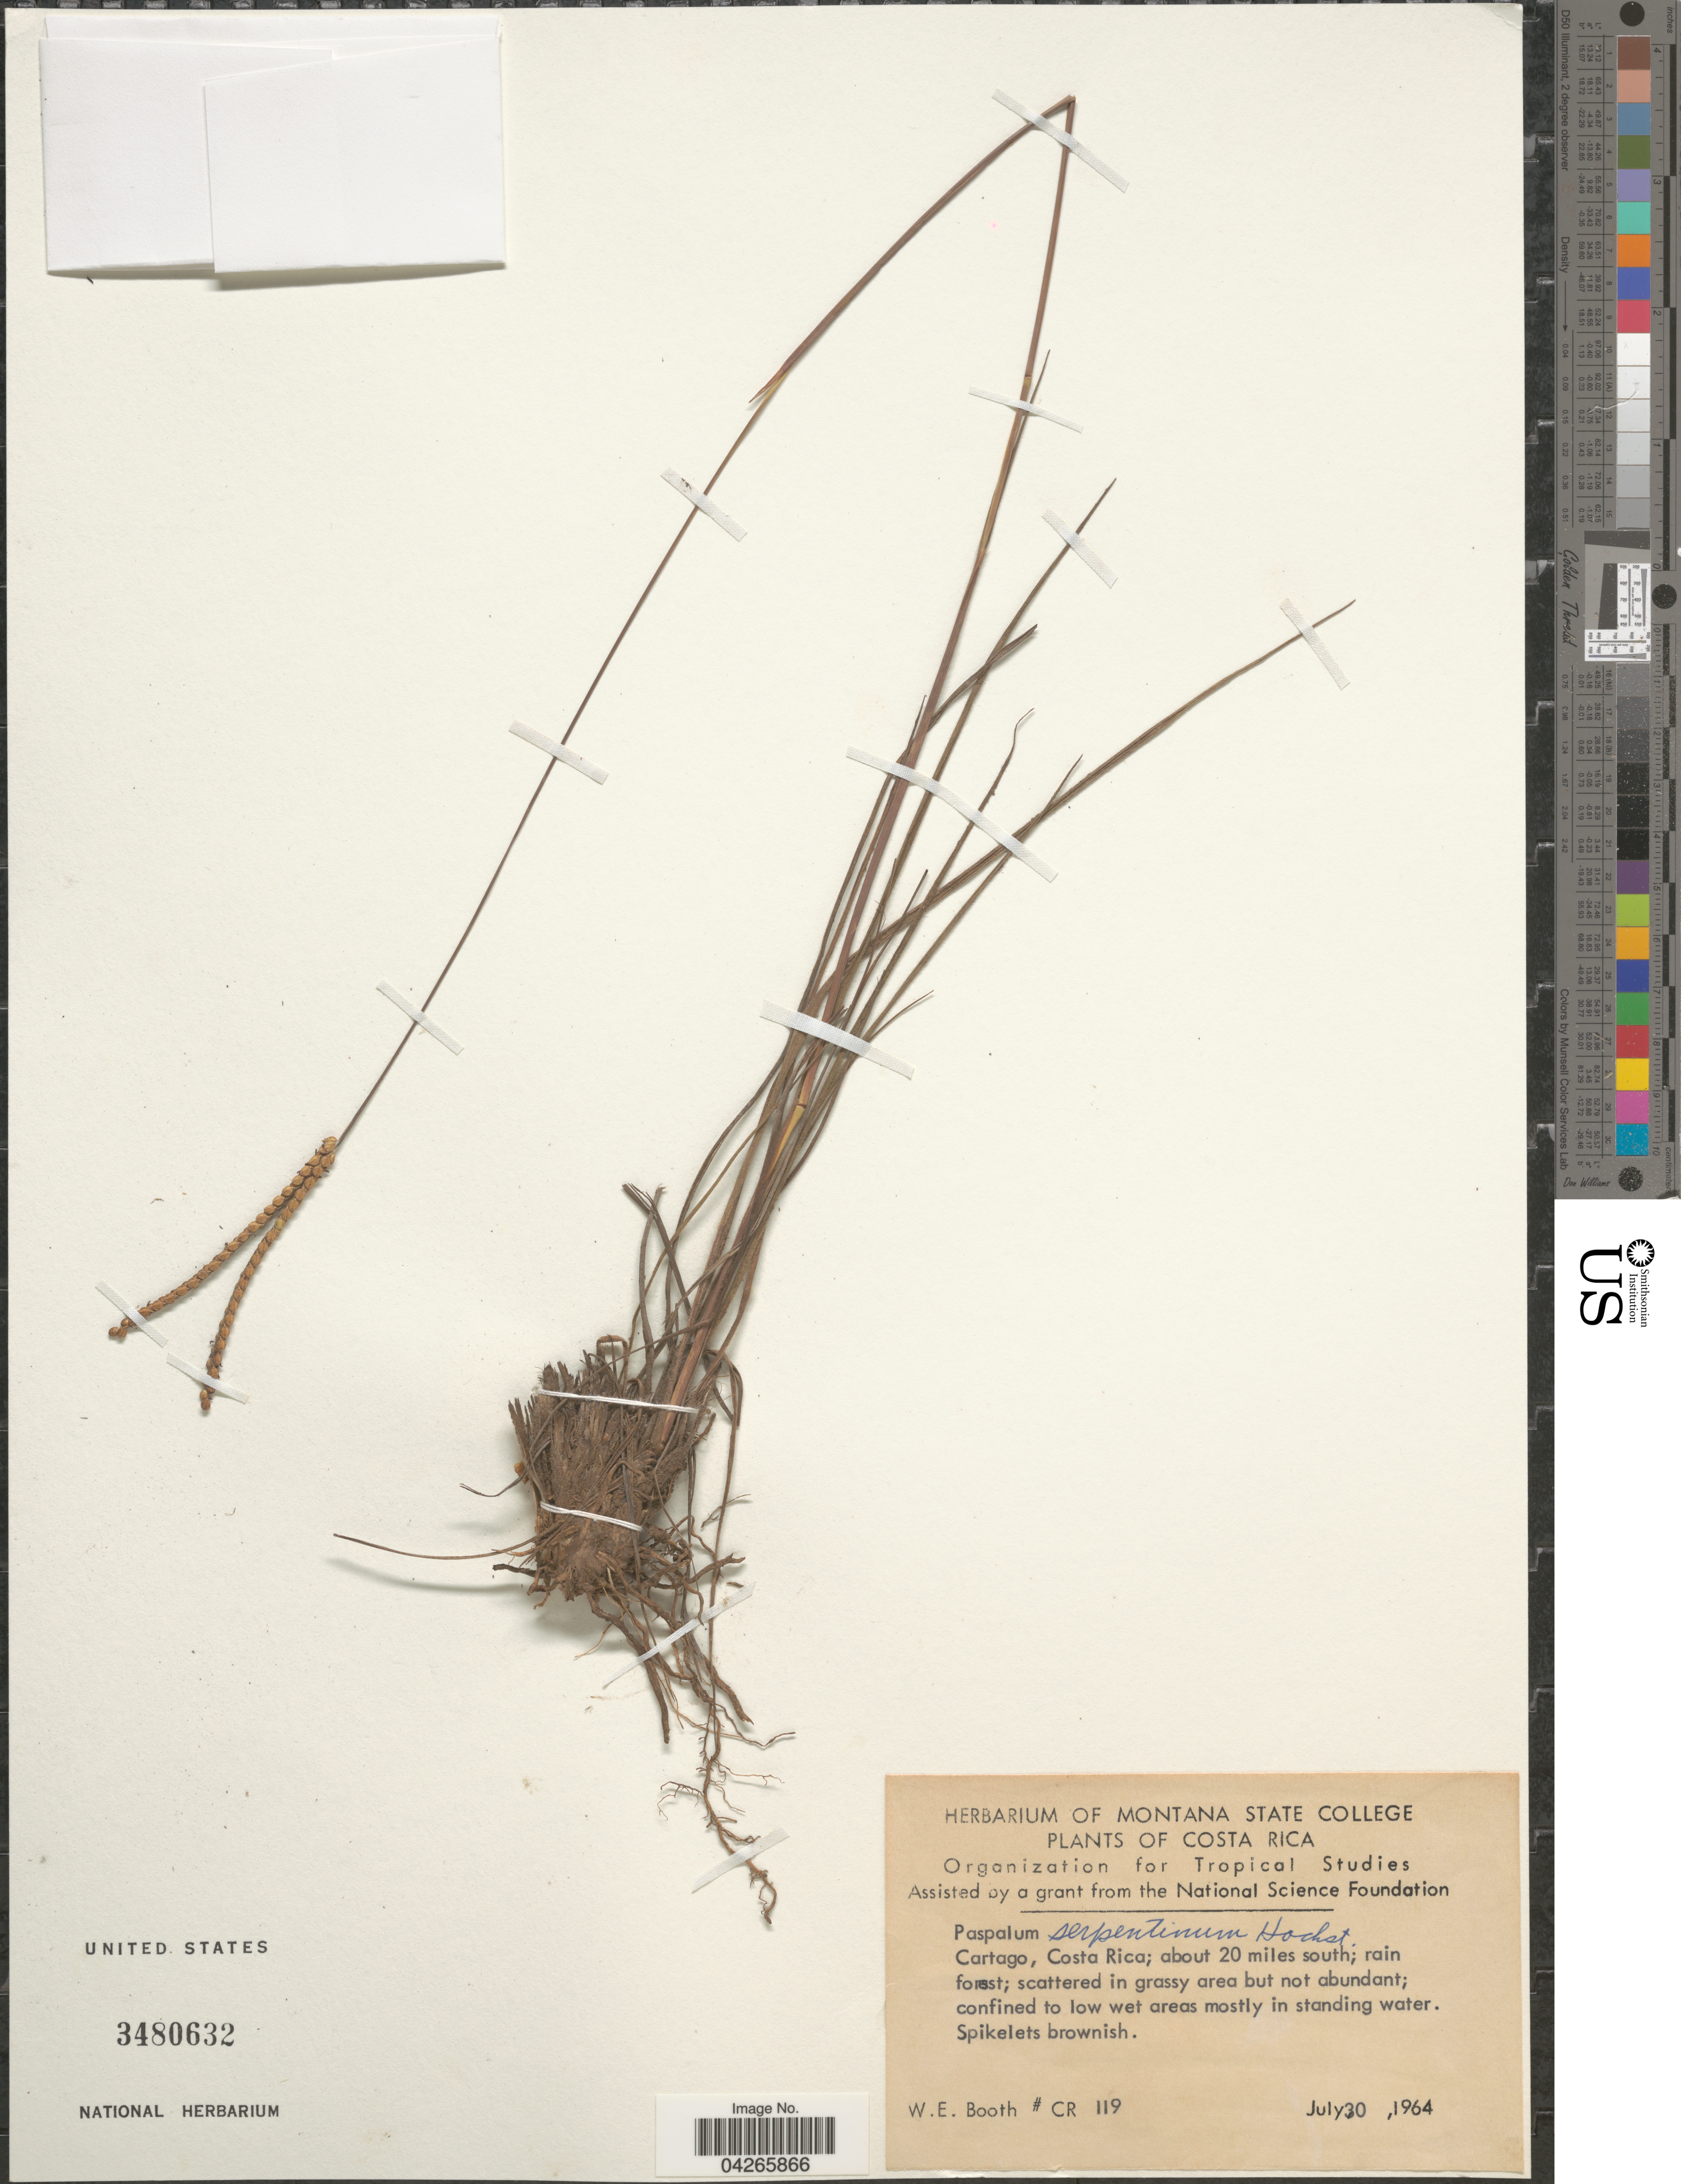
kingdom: Plantae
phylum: Tracheophyta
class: Liliopsida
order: Poales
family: Poaceae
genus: Paspalum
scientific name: Paspalum serpentinum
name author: Hochst. ex Steud.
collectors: W. Booth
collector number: CR119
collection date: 1964-07-30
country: Costa Rica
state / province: Cartago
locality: About 20 miles south.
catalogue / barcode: US 3480632